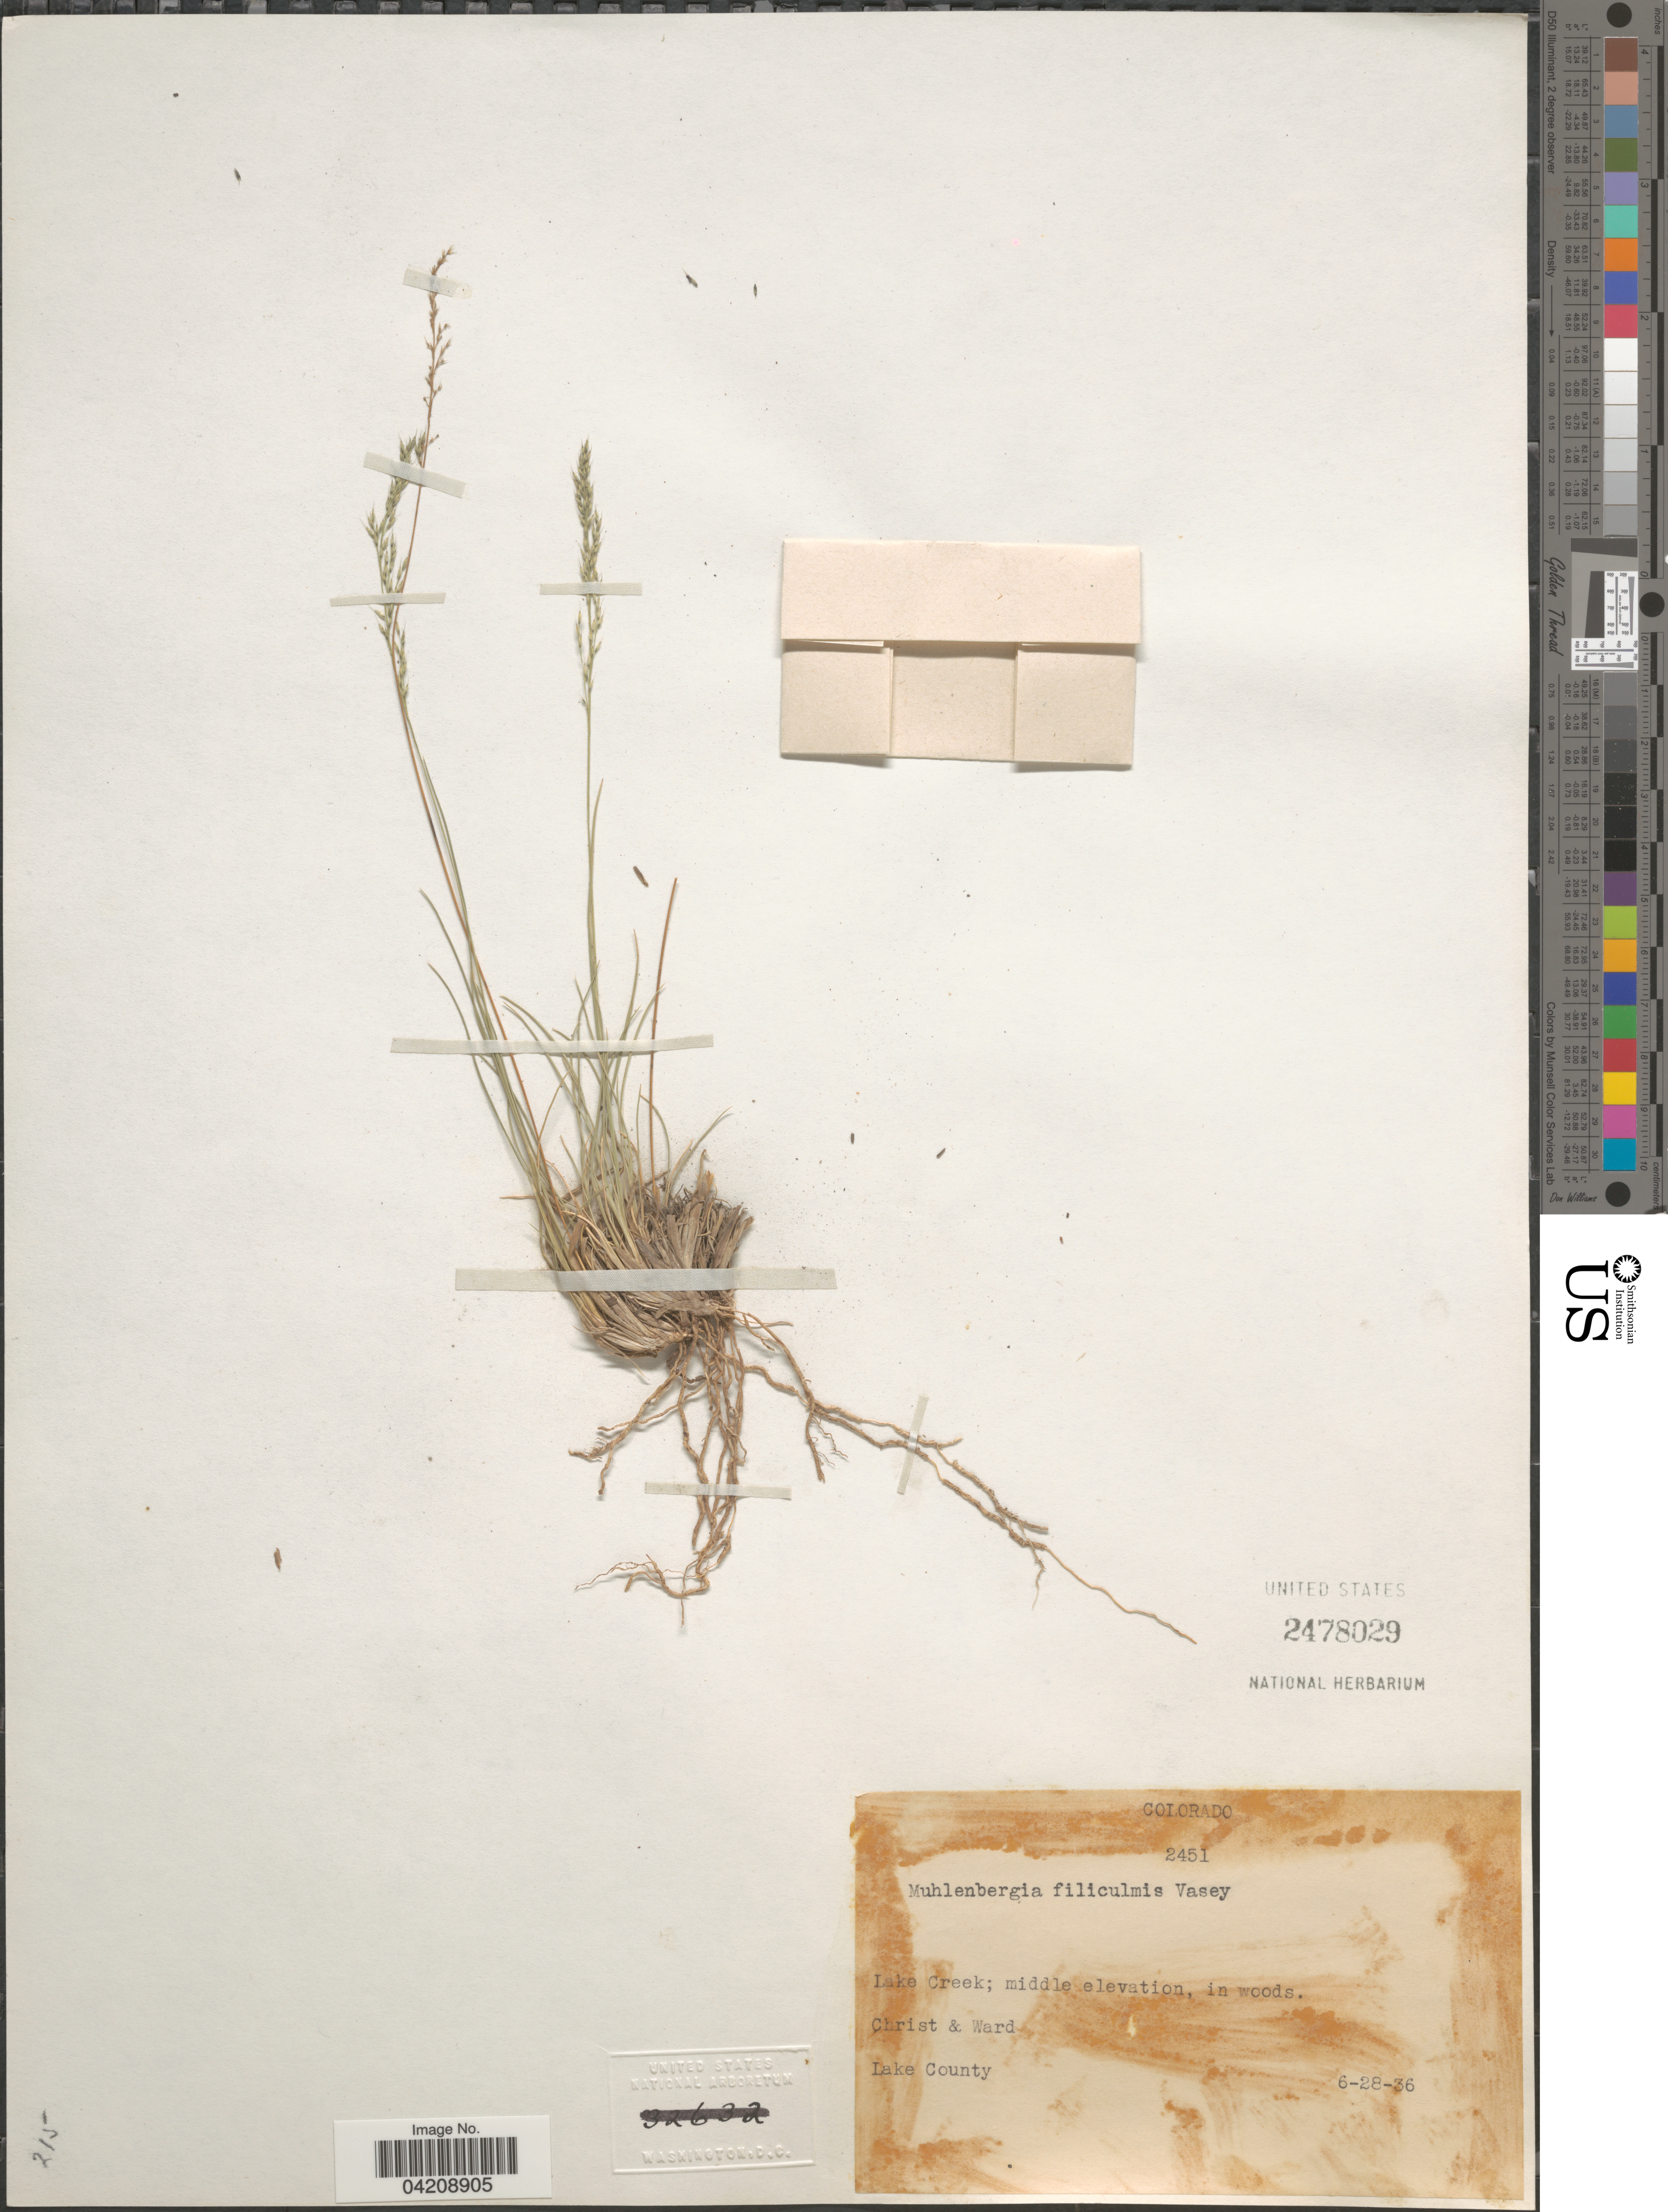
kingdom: Plantae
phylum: Tracheophyta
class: Liliopsida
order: Poales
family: Poaceae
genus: Muhlenbergia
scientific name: Muhlenbergia filiformis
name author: (Thurb. ex S. Watson) Rydb.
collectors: Christ & -- Ward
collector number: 2451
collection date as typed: Transcribed d/m/y: 28/6/36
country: United States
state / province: Colorado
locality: Lake Creek. Lake County.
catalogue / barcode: US 2478029